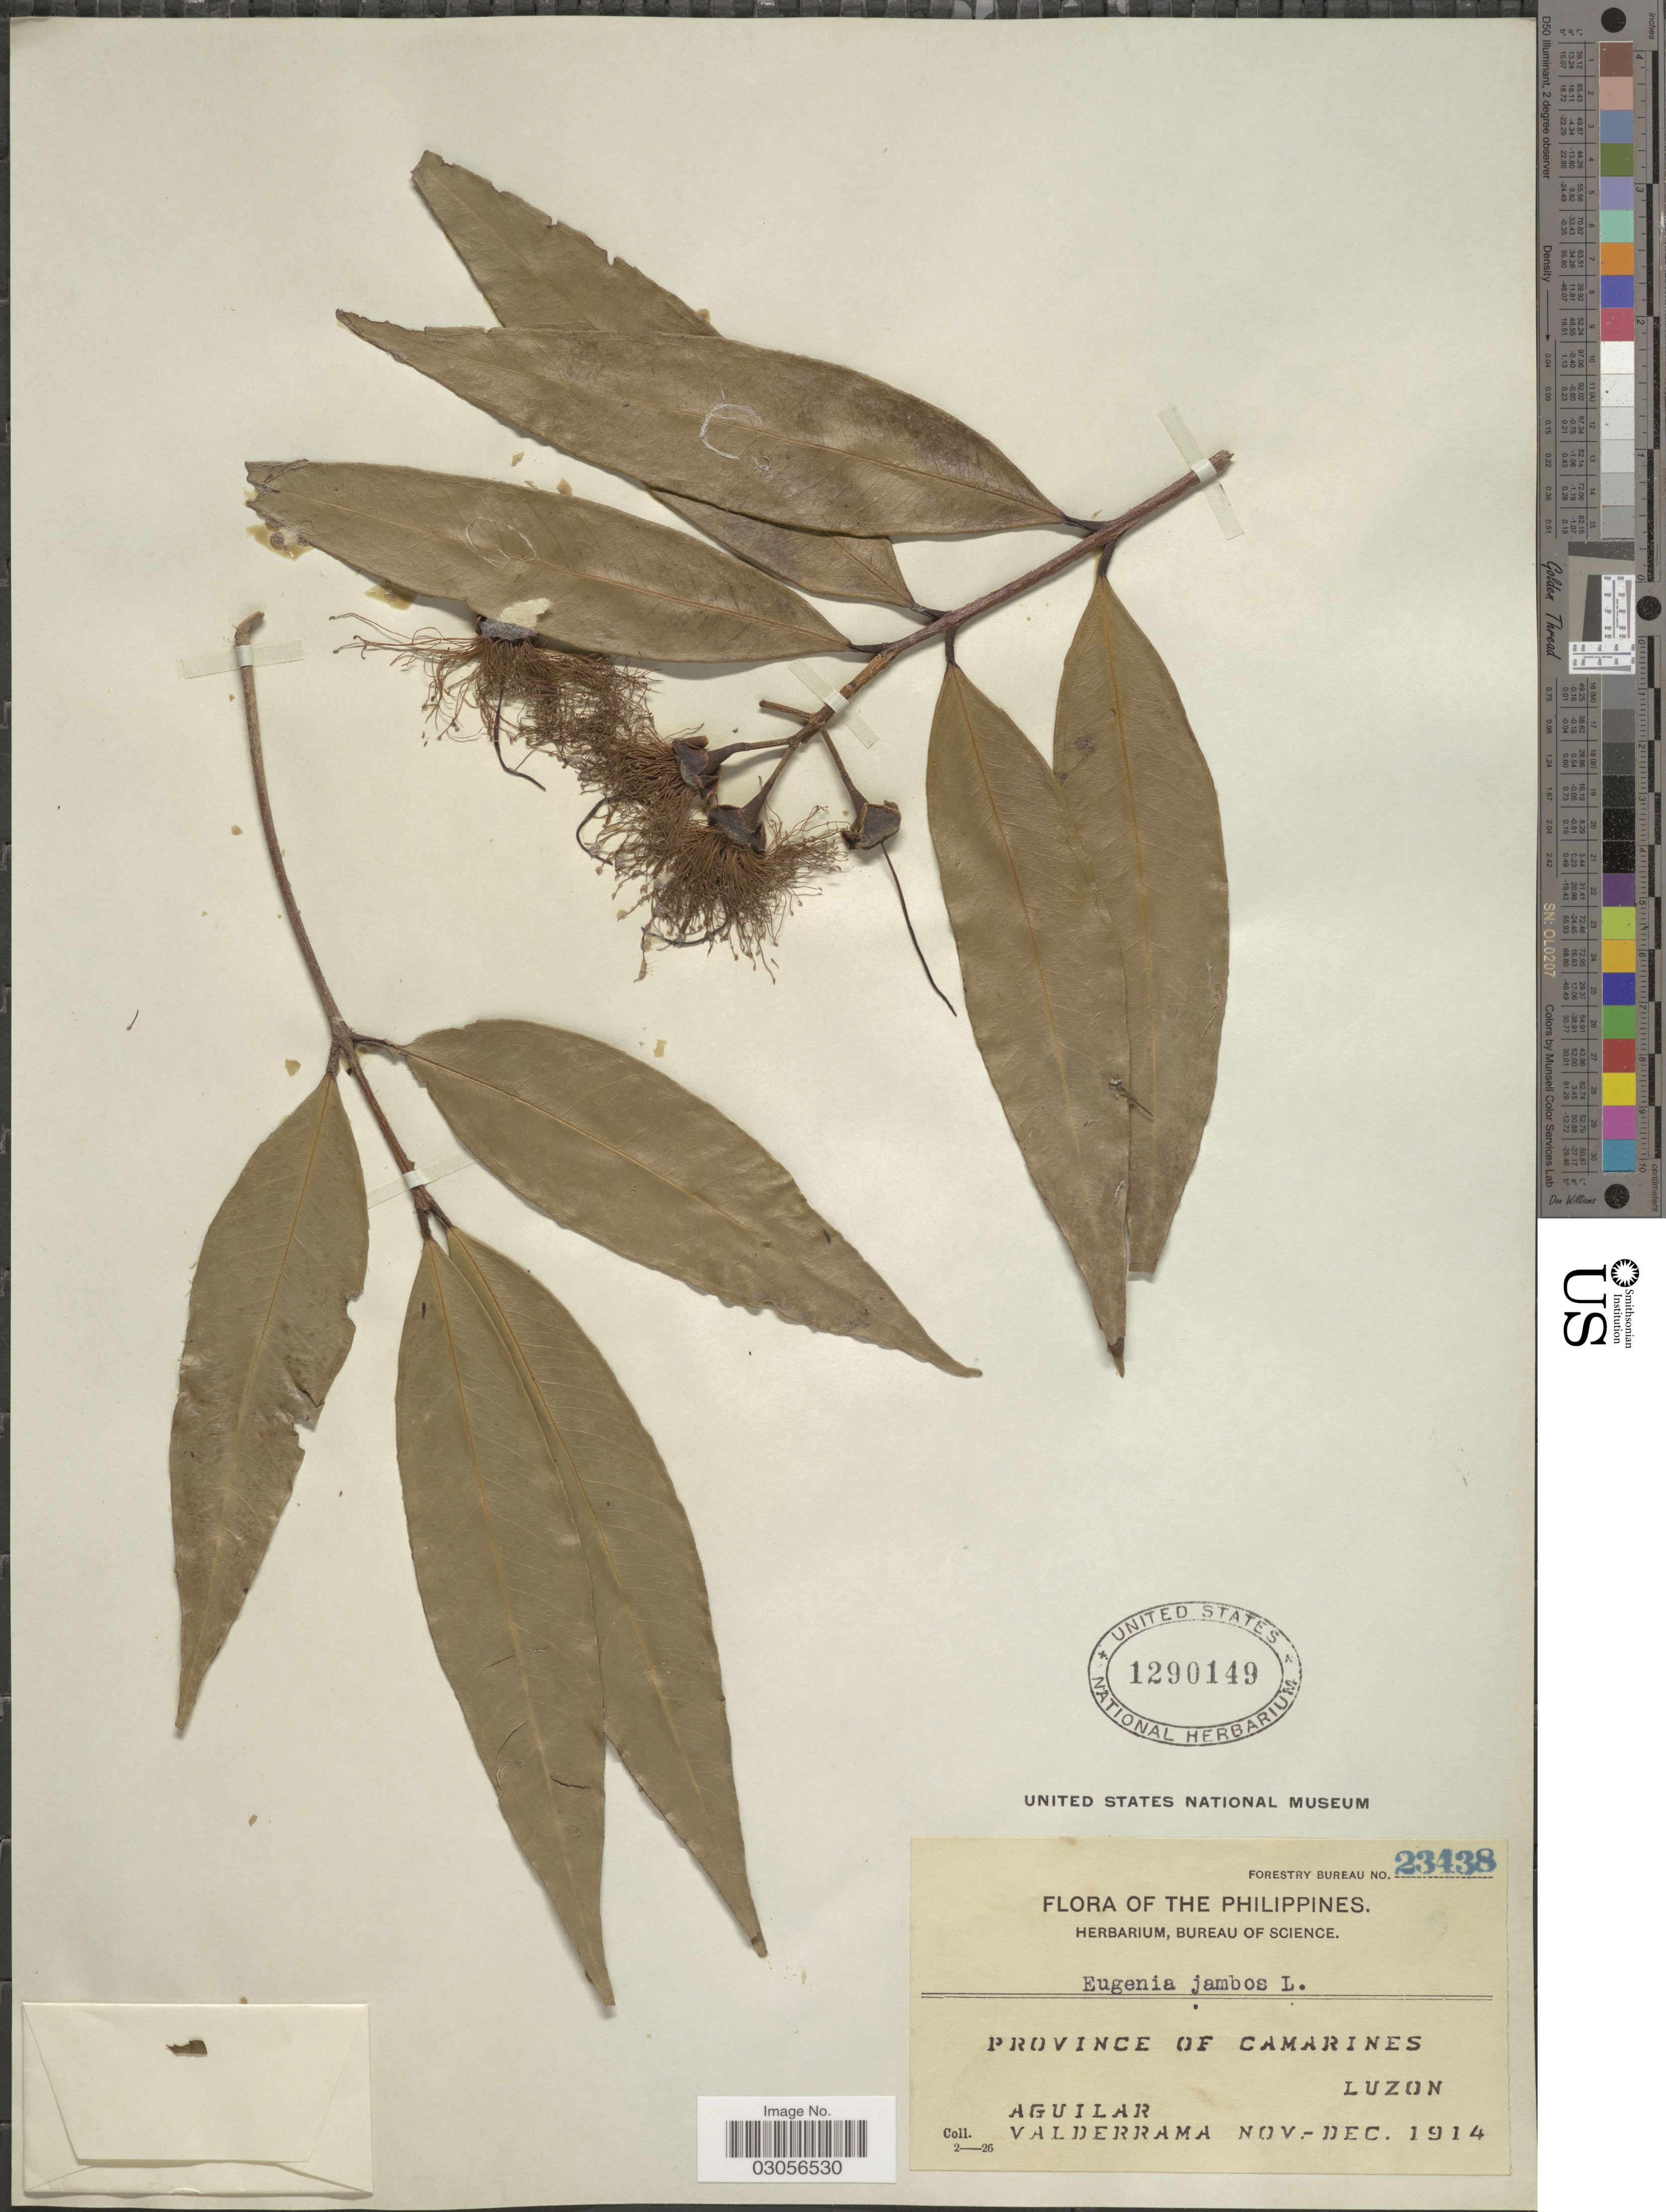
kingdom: Plantae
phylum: Tracheophyta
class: Magnoliopsida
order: Myrtales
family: Myrtaceae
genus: Syzygium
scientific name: Syzygium jambos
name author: (L.) Alston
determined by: Strong, Mark T., (BOT), Smithsonian Institution - National Museum of Natural History (UNITED STATES)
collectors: -. Aguilar & -. Valderrama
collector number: Forestry Bureau 23438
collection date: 1914-11/1914-12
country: Philippines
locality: Province of Camarines, Luzon.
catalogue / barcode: US 1290149